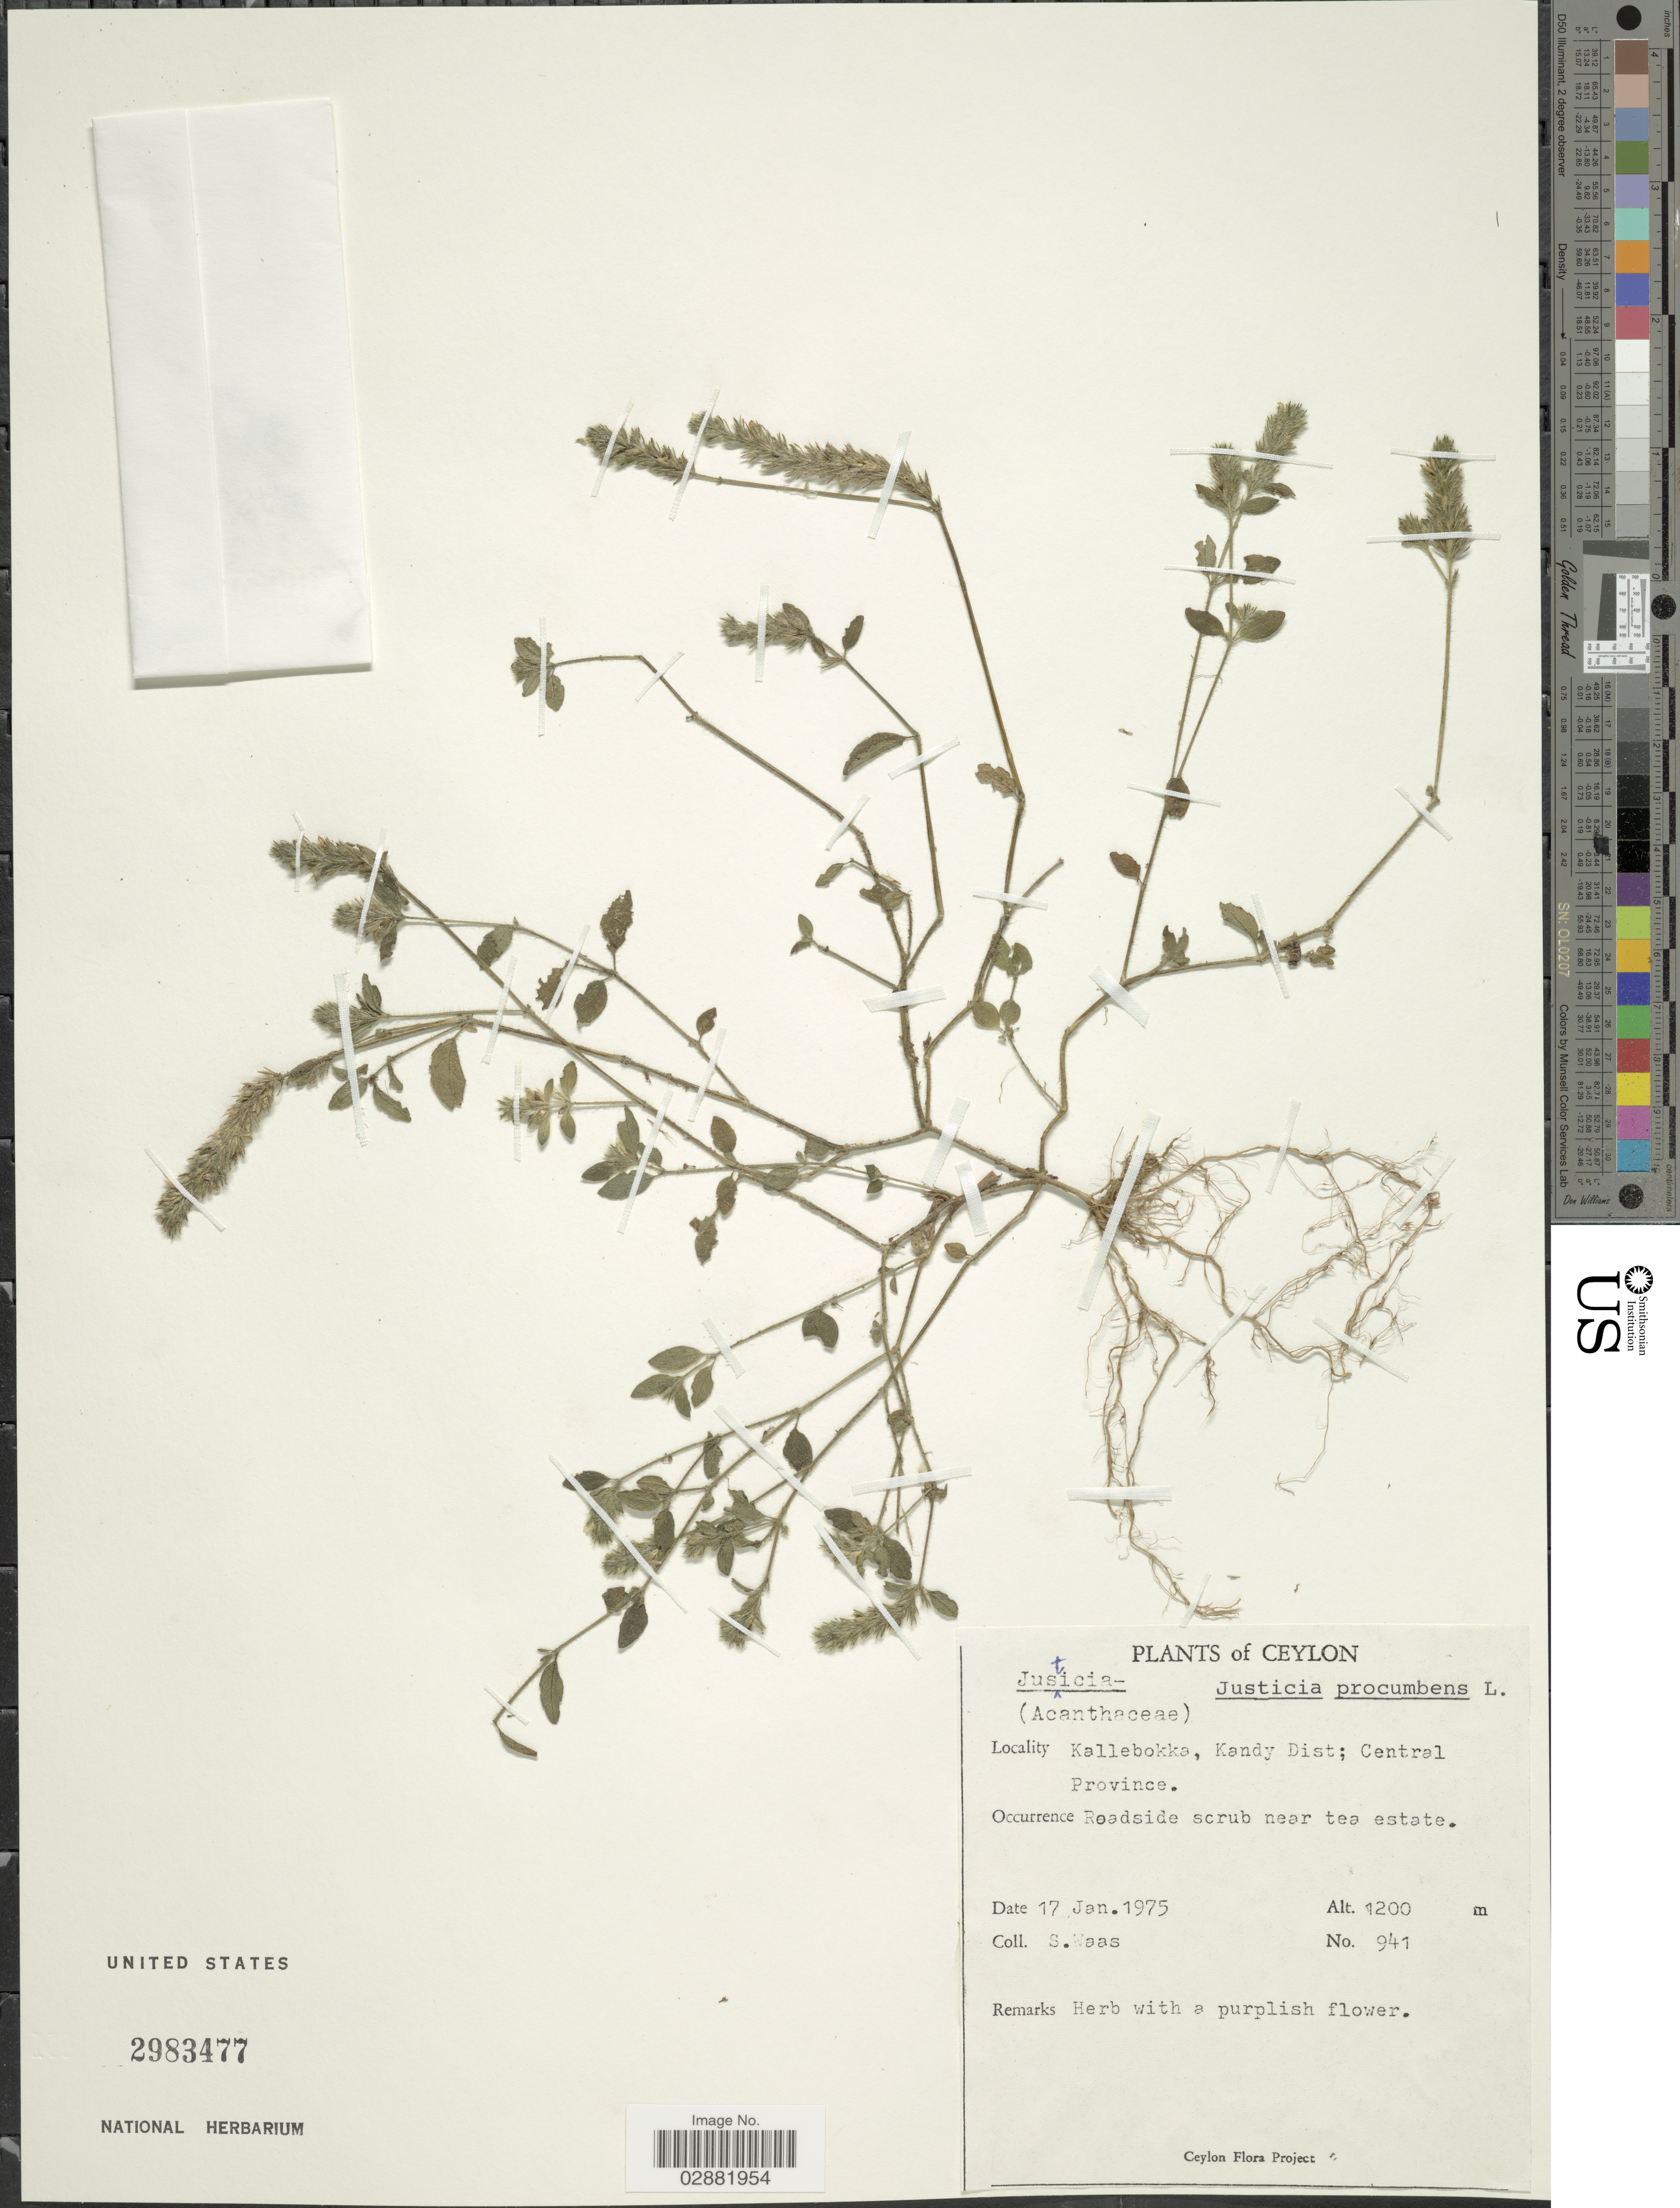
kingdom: Plantae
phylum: Tracheophyta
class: Magnoliopsida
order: Lamiales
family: Acanthaceae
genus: Justicia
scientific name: Justicia procumbens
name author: L.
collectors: S. Waas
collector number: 941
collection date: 1975-01-17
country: Sri Lanka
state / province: Central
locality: Ceylon, Kallebokka, Kandy Dist.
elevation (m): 1200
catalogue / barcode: US 2983477